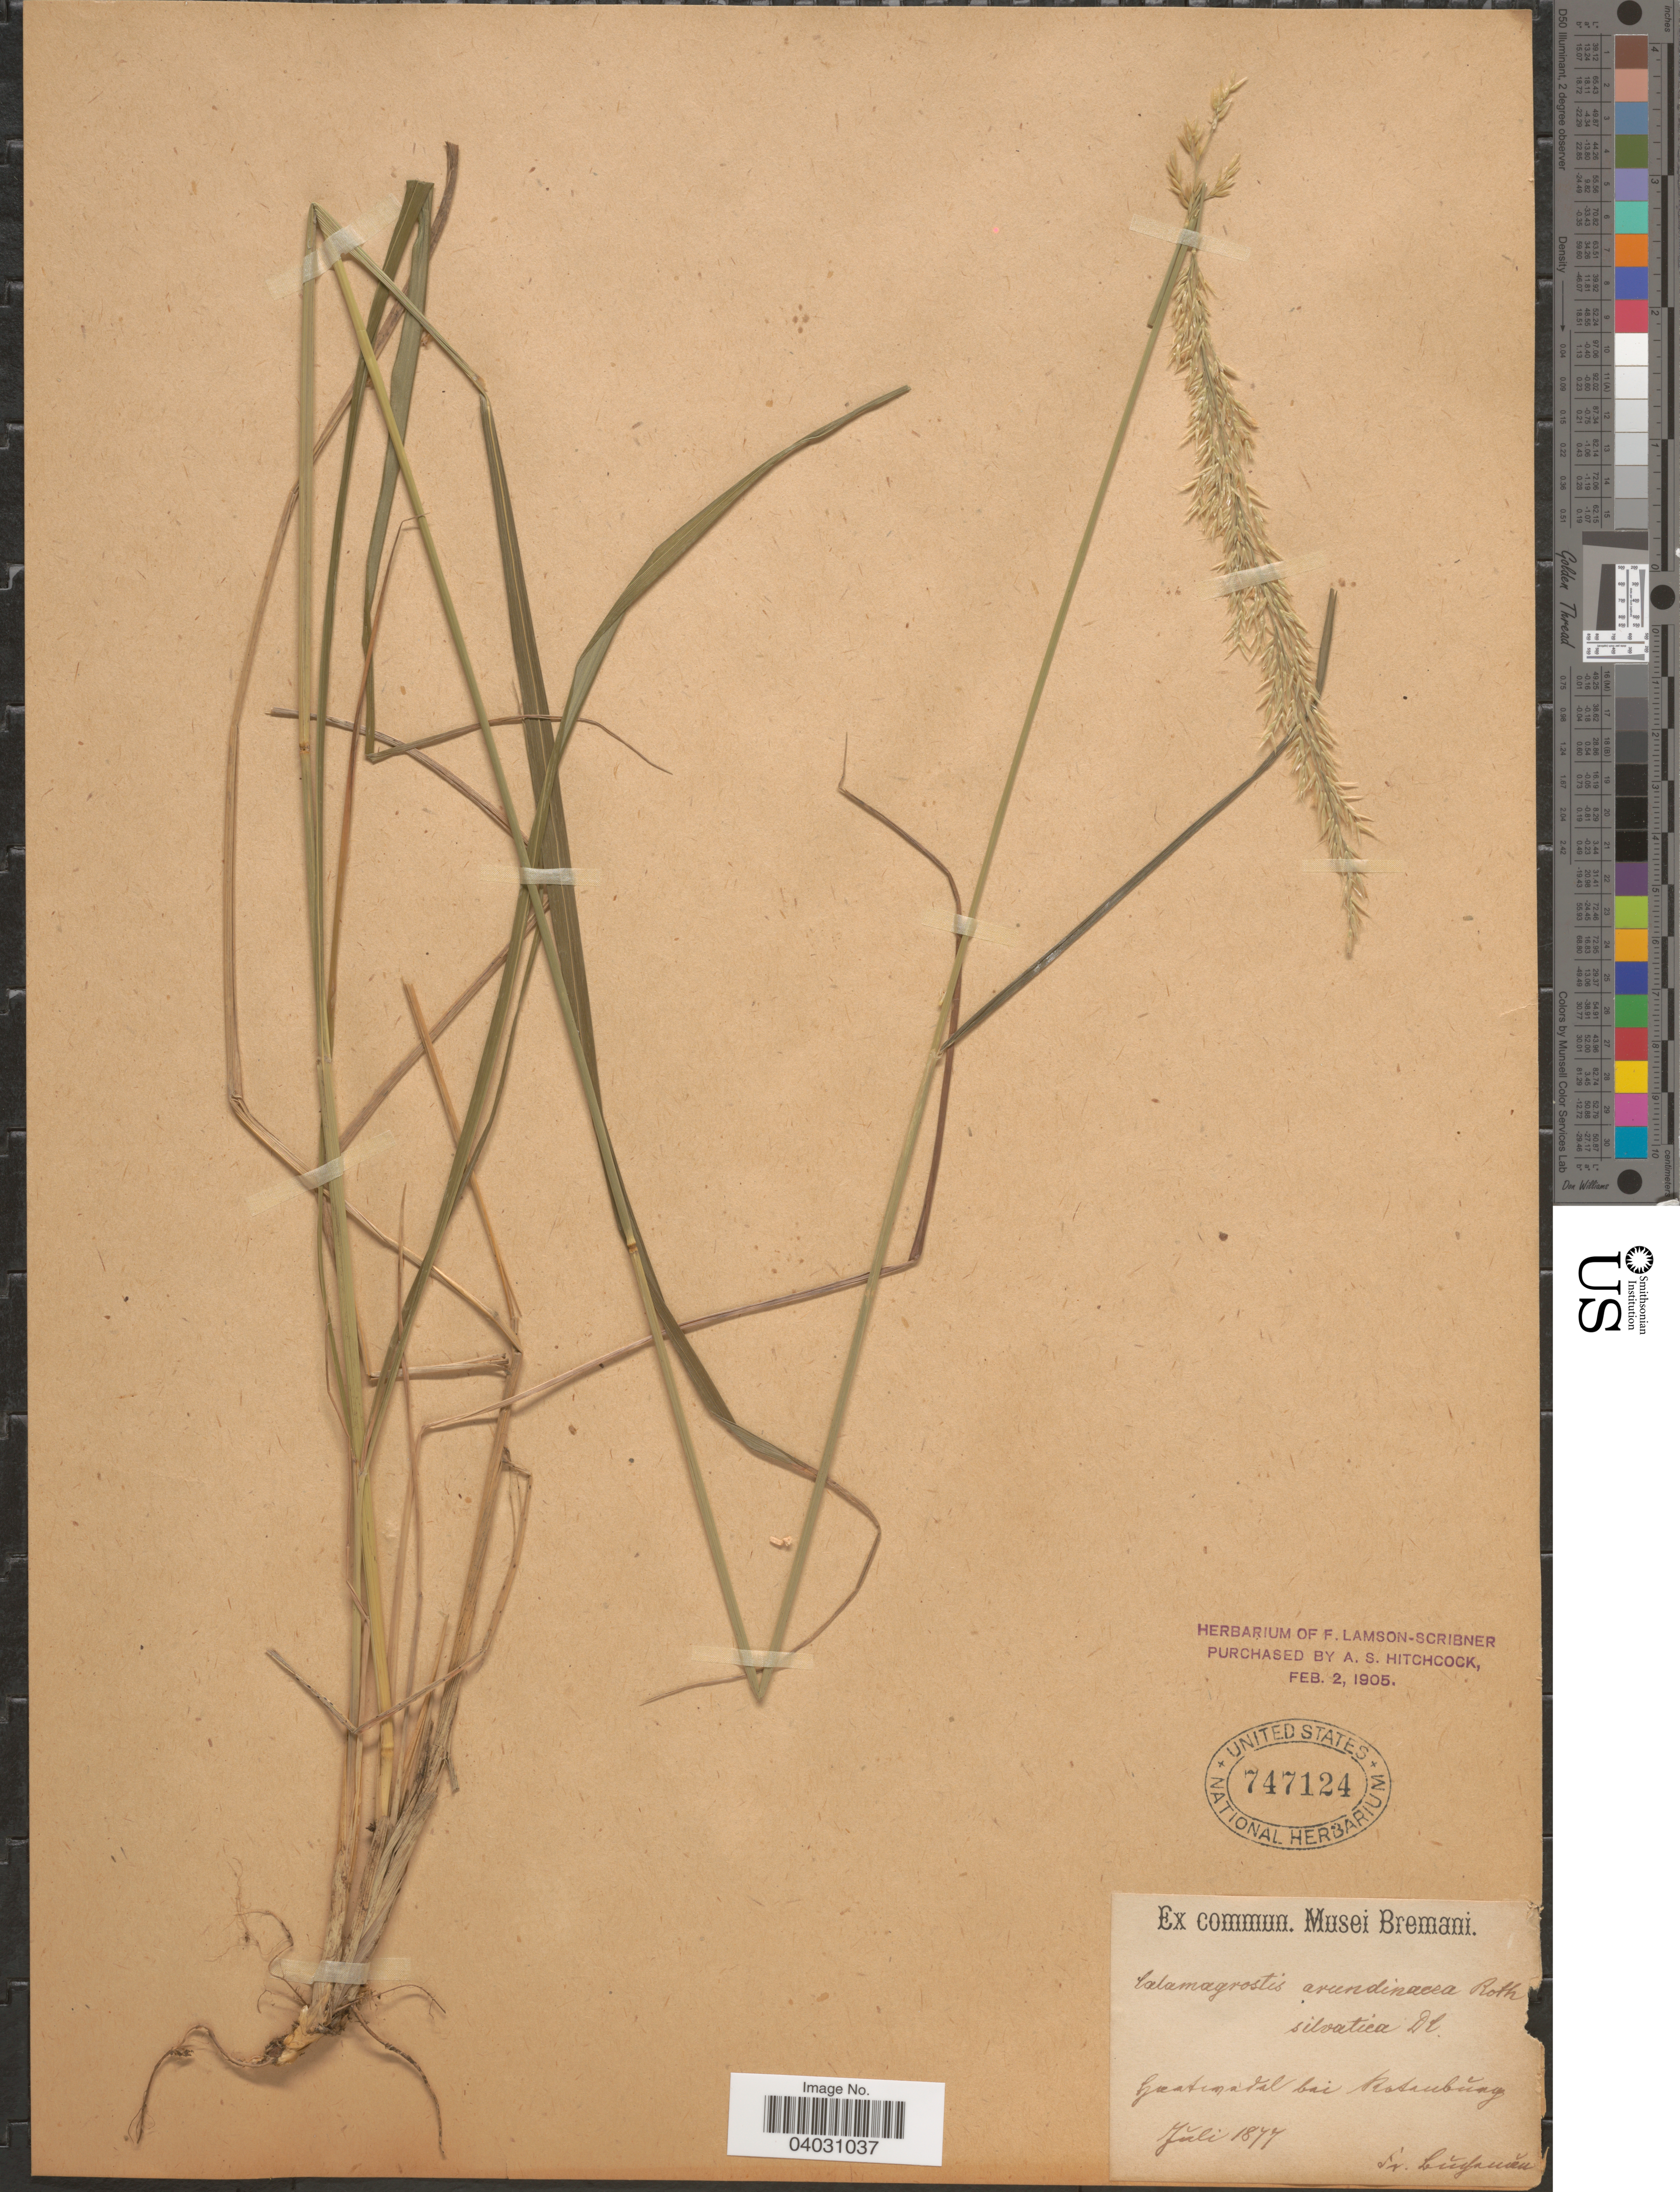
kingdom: Plantae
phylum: Tracheophyta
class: Liliopsida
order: Poales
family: Poaceae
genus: Calamagrostis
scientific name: Calamagrostis arundinacea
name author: (L.) Roth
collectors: Lughman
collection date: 1877-07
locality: Gratemadal bei Rosenburg. [interpreted]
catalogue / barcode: US 747124